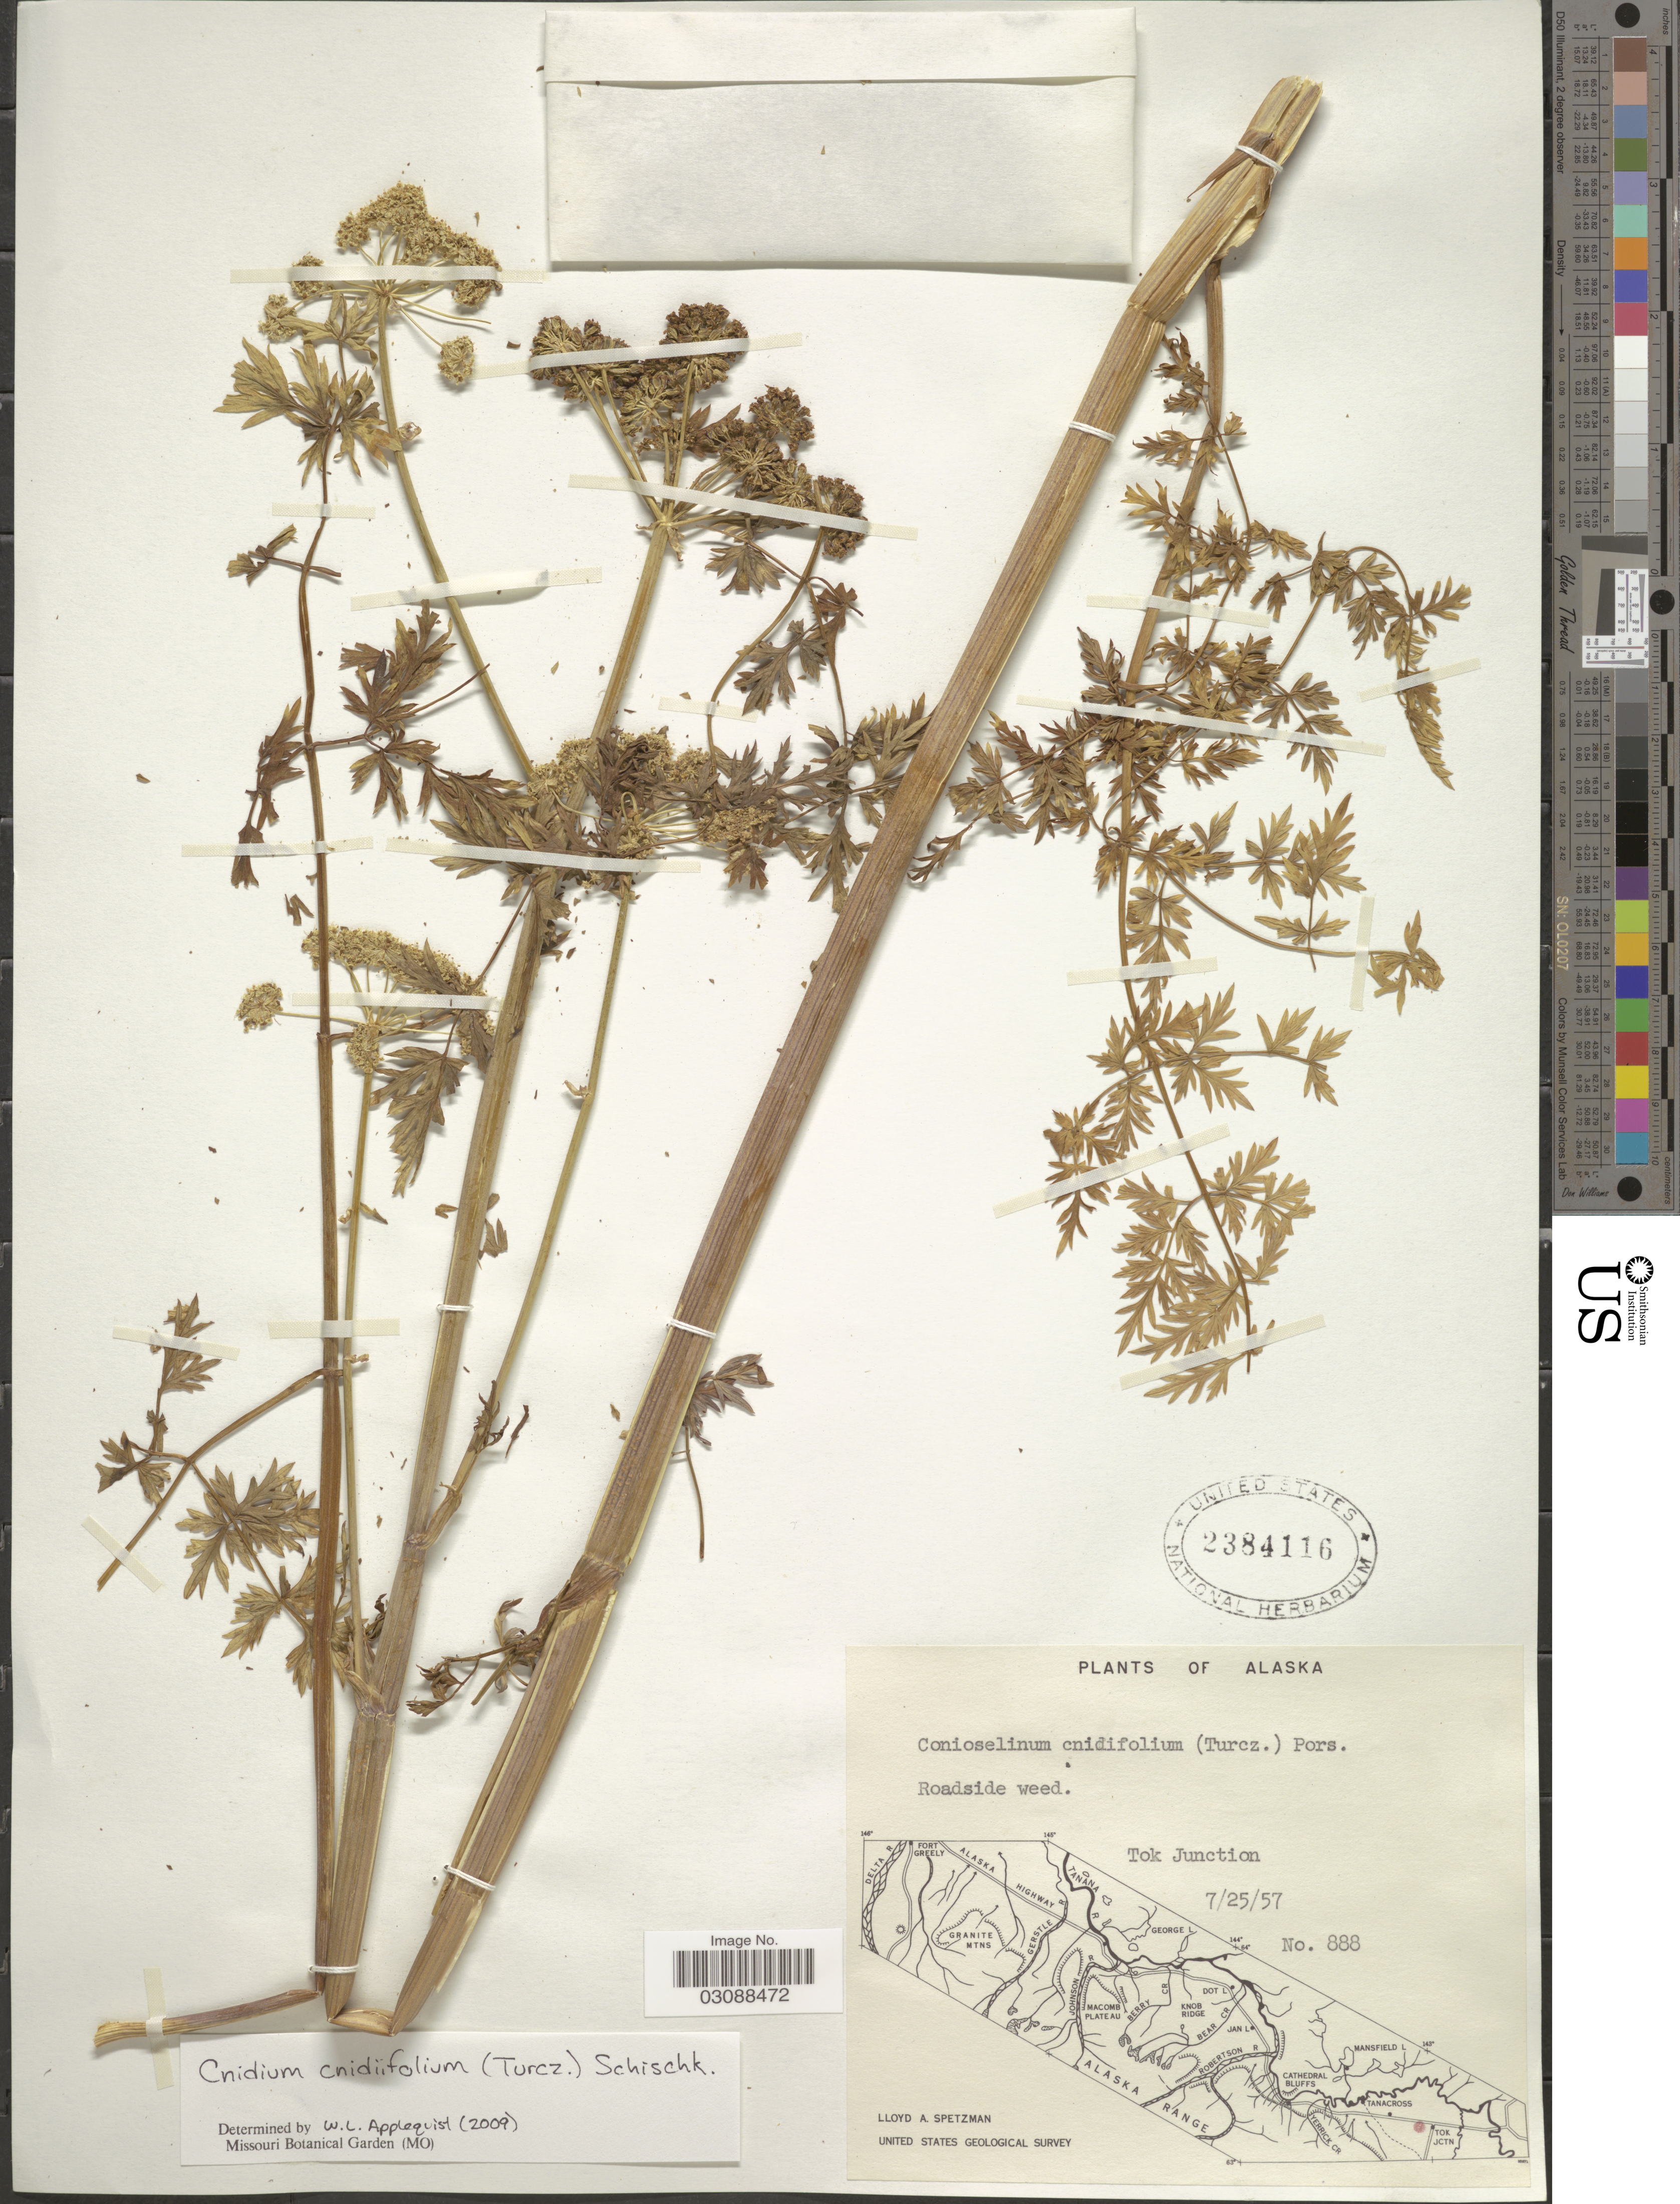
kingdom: Plantae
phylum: Tracheophyta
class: Magnoliopsida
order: Apiales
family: Apiaceae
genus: Cnidium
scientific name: Cnidium cnidiifolium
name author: (Turcz.) Schischk.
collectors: L. Spetzman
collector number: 888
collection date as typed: Transcribed d/m/y: 25/7/57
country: United States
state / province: Alaska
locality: Tok Junction.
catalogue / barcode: US 2384116